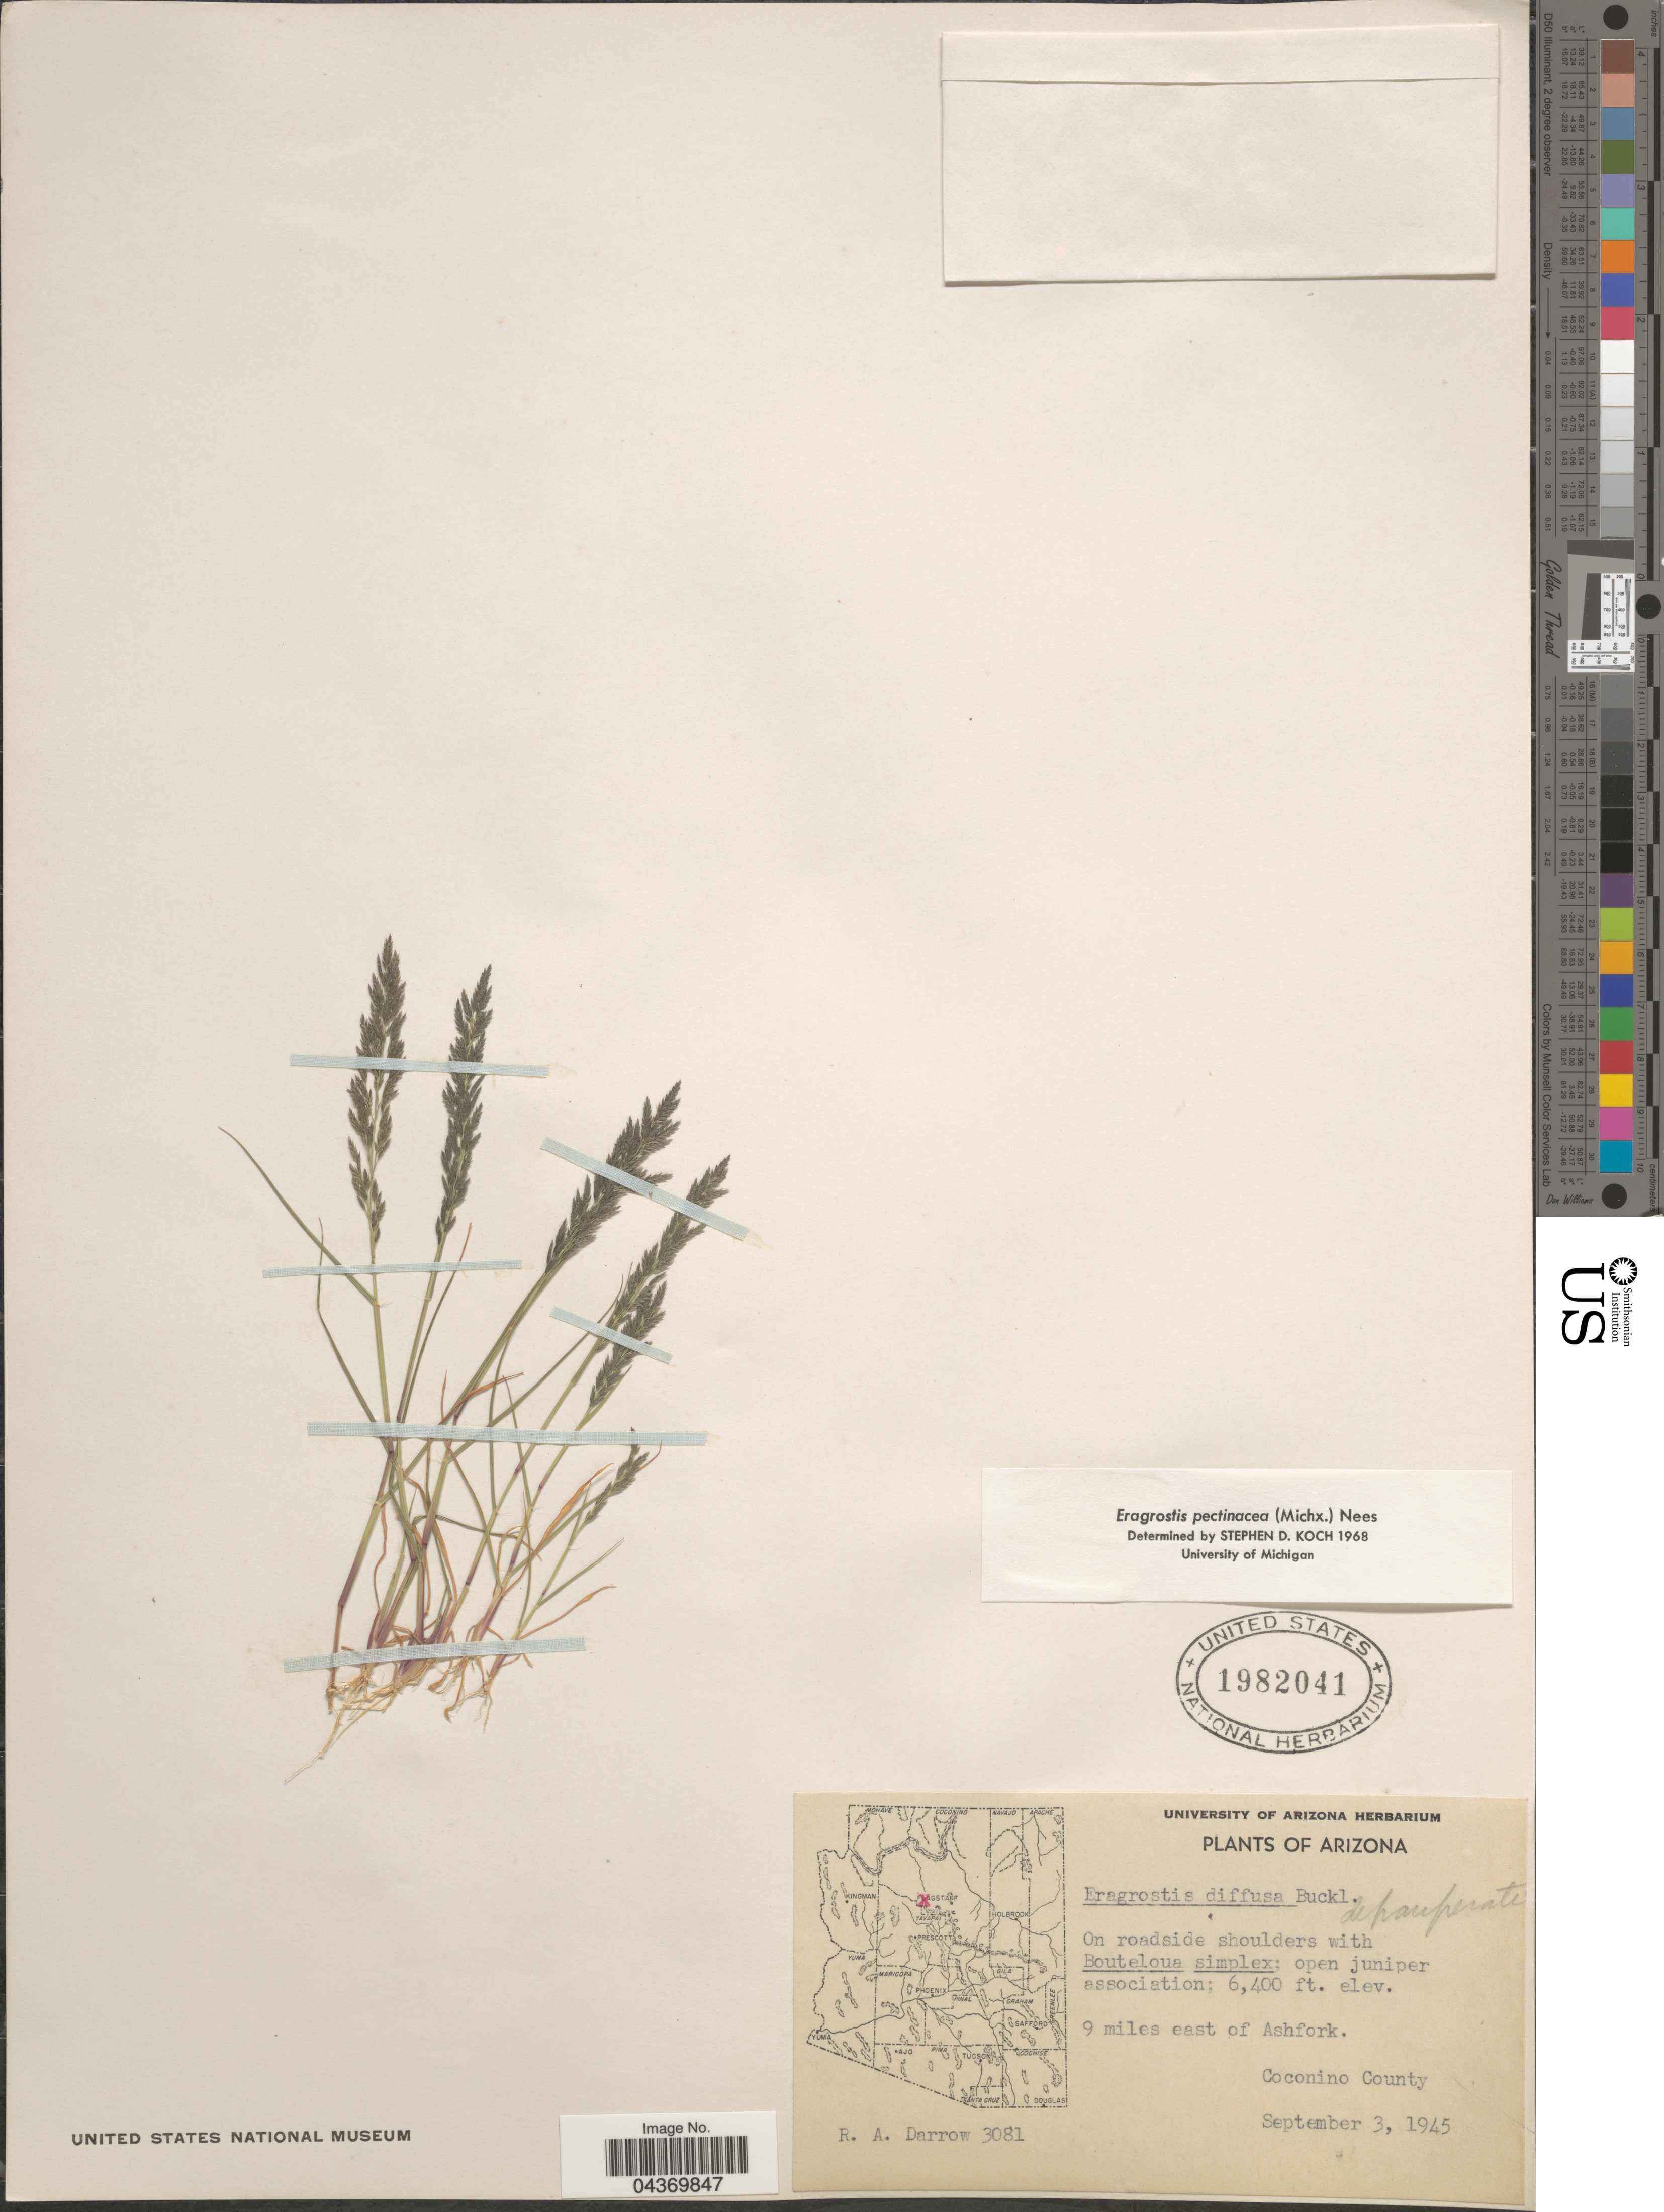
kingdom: Plantae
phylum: Tracheophyta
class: Liliopsida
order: Poales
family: Poaceae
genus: Eragrostis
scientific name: Eragrostis pectinacea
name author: (Michx.) Nees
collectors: R. A. Darrow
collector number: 3081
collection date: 1945-09-03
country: United States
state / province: Arizona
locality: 9 miles east of Ashfork. Coconino County.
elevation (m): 1951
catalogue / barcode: US 1982041